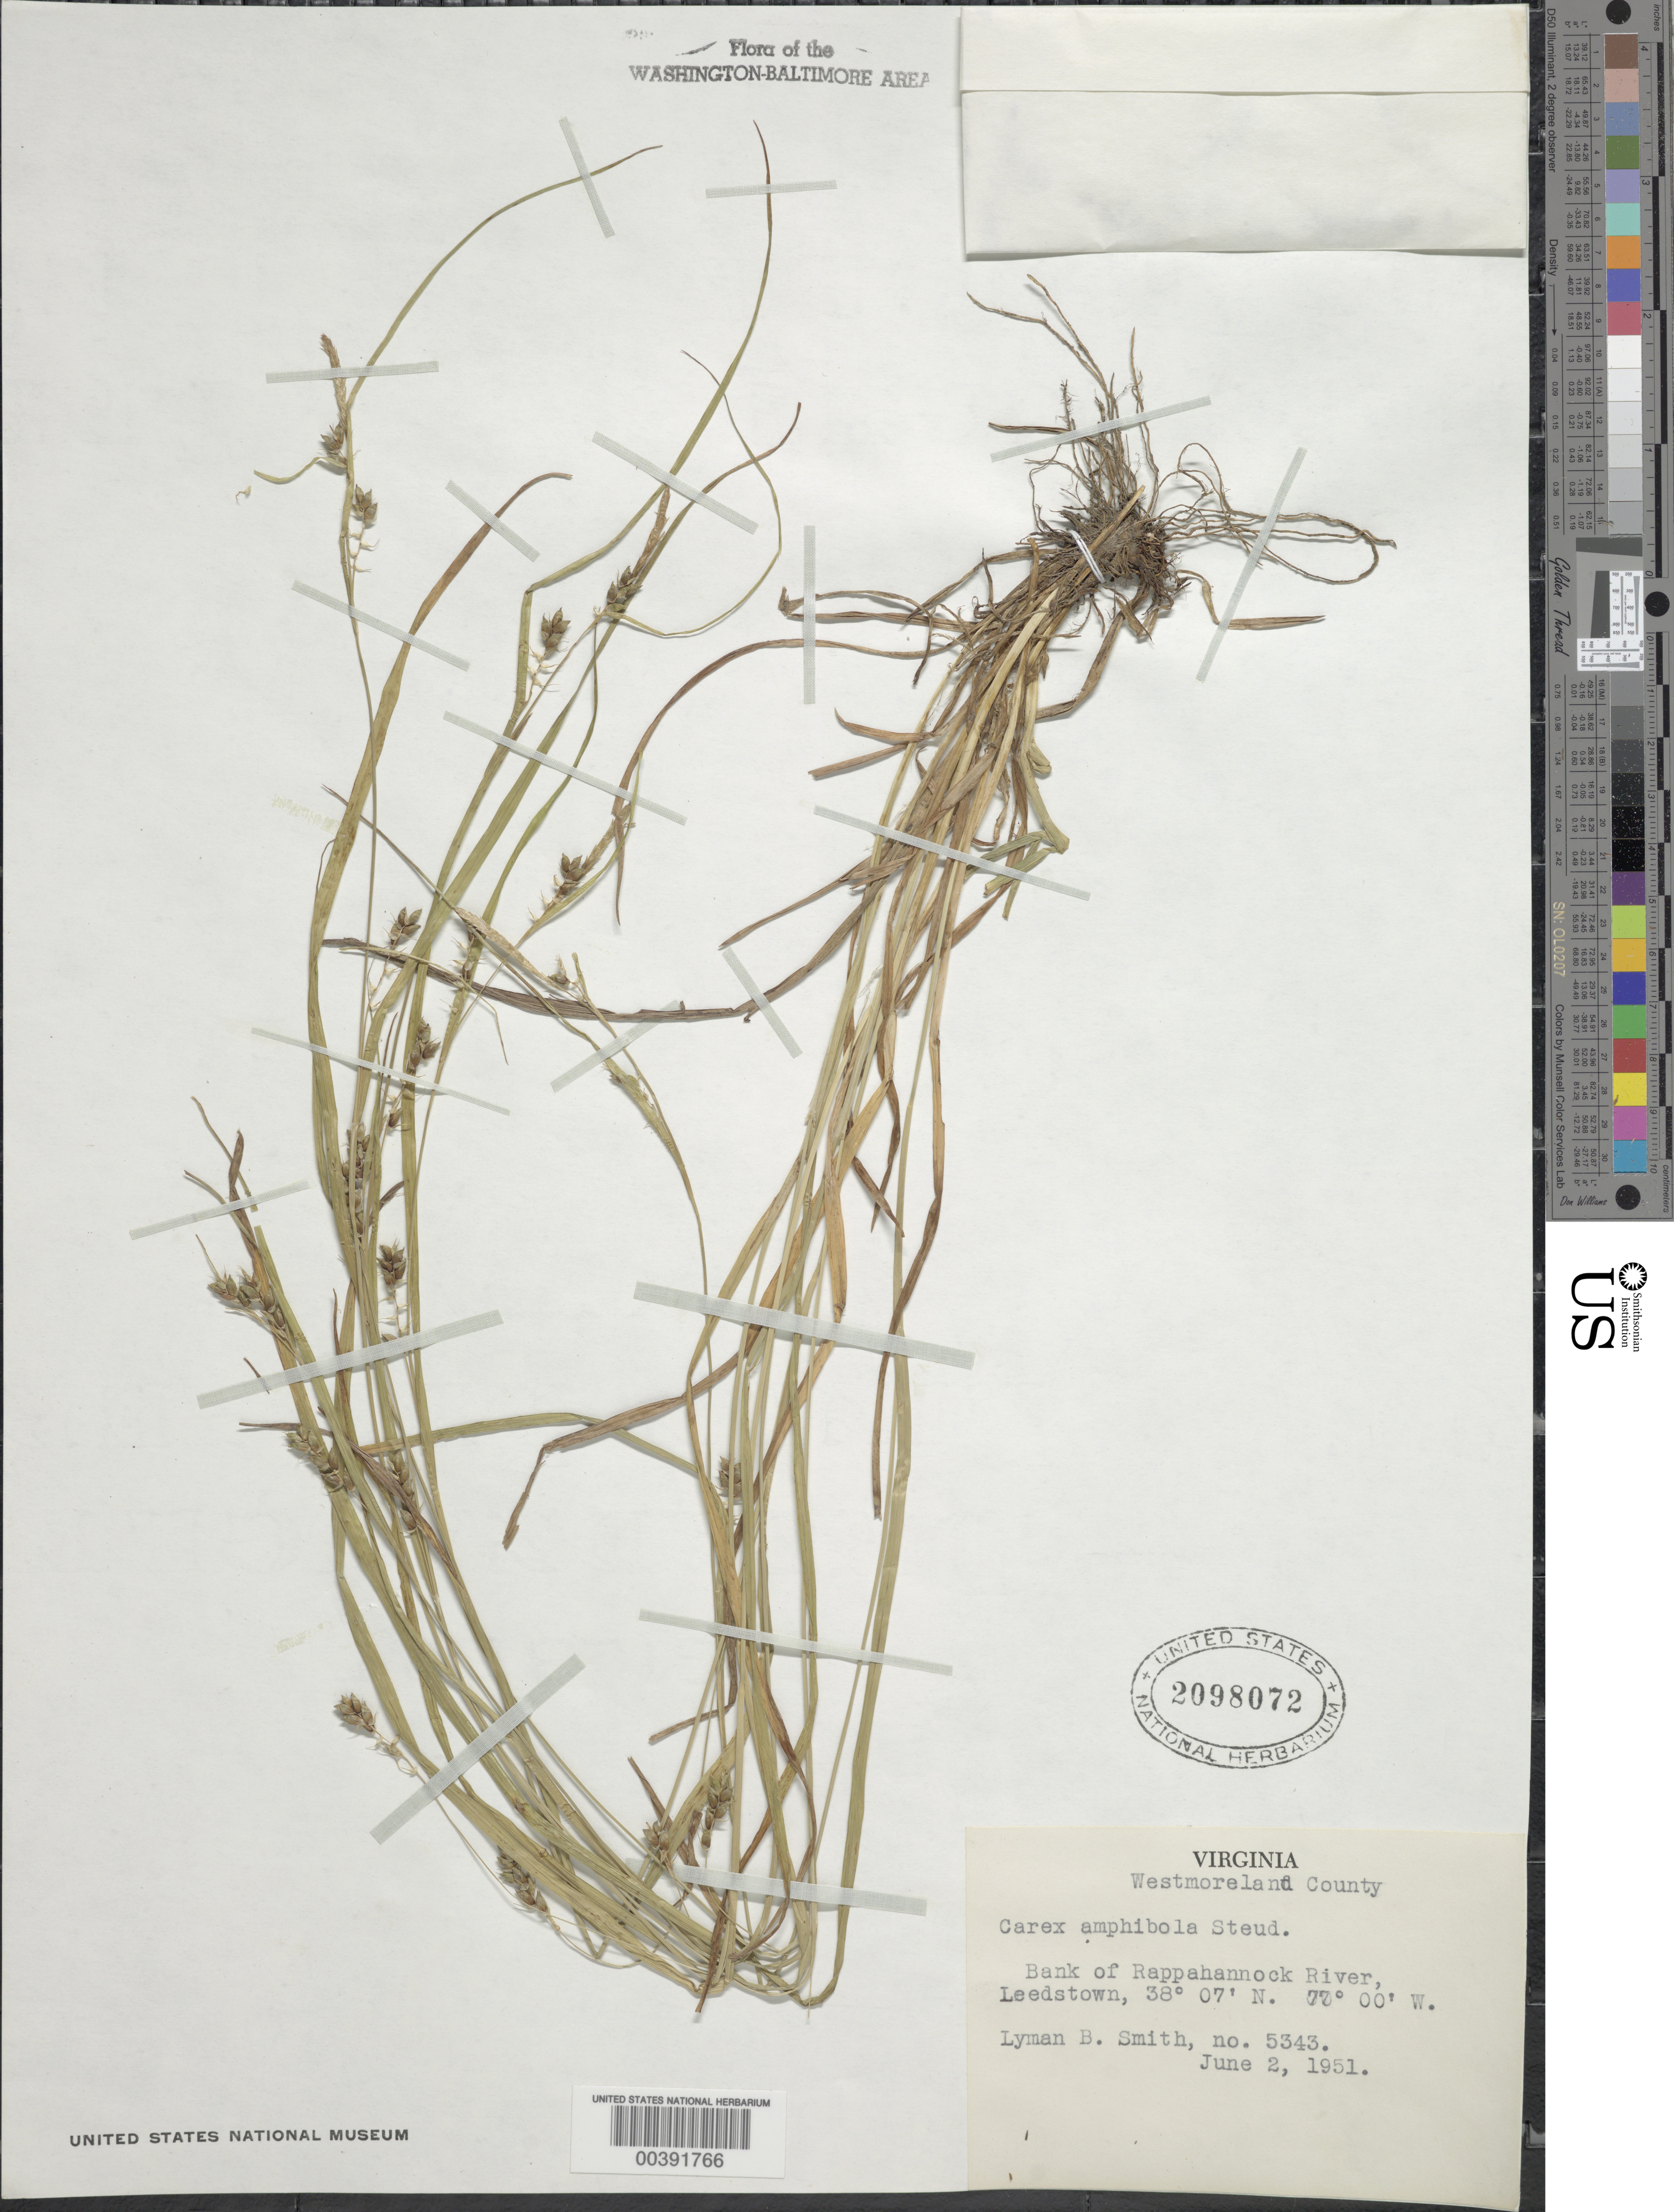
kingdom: Plantae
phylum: Tracheophyta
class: Liliopsida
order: Poales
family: Cyperaceae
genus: Fimbristylis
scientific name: Fimbristylis puberula f. eucycla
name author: Fernald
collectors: L. Smith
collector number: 5343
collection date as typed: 02 Jun 1951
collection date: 1951-06-02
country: United States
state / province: Virginia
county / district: Westmoreland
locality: Rappahannock River, Leedstown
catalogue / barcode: US 2098072